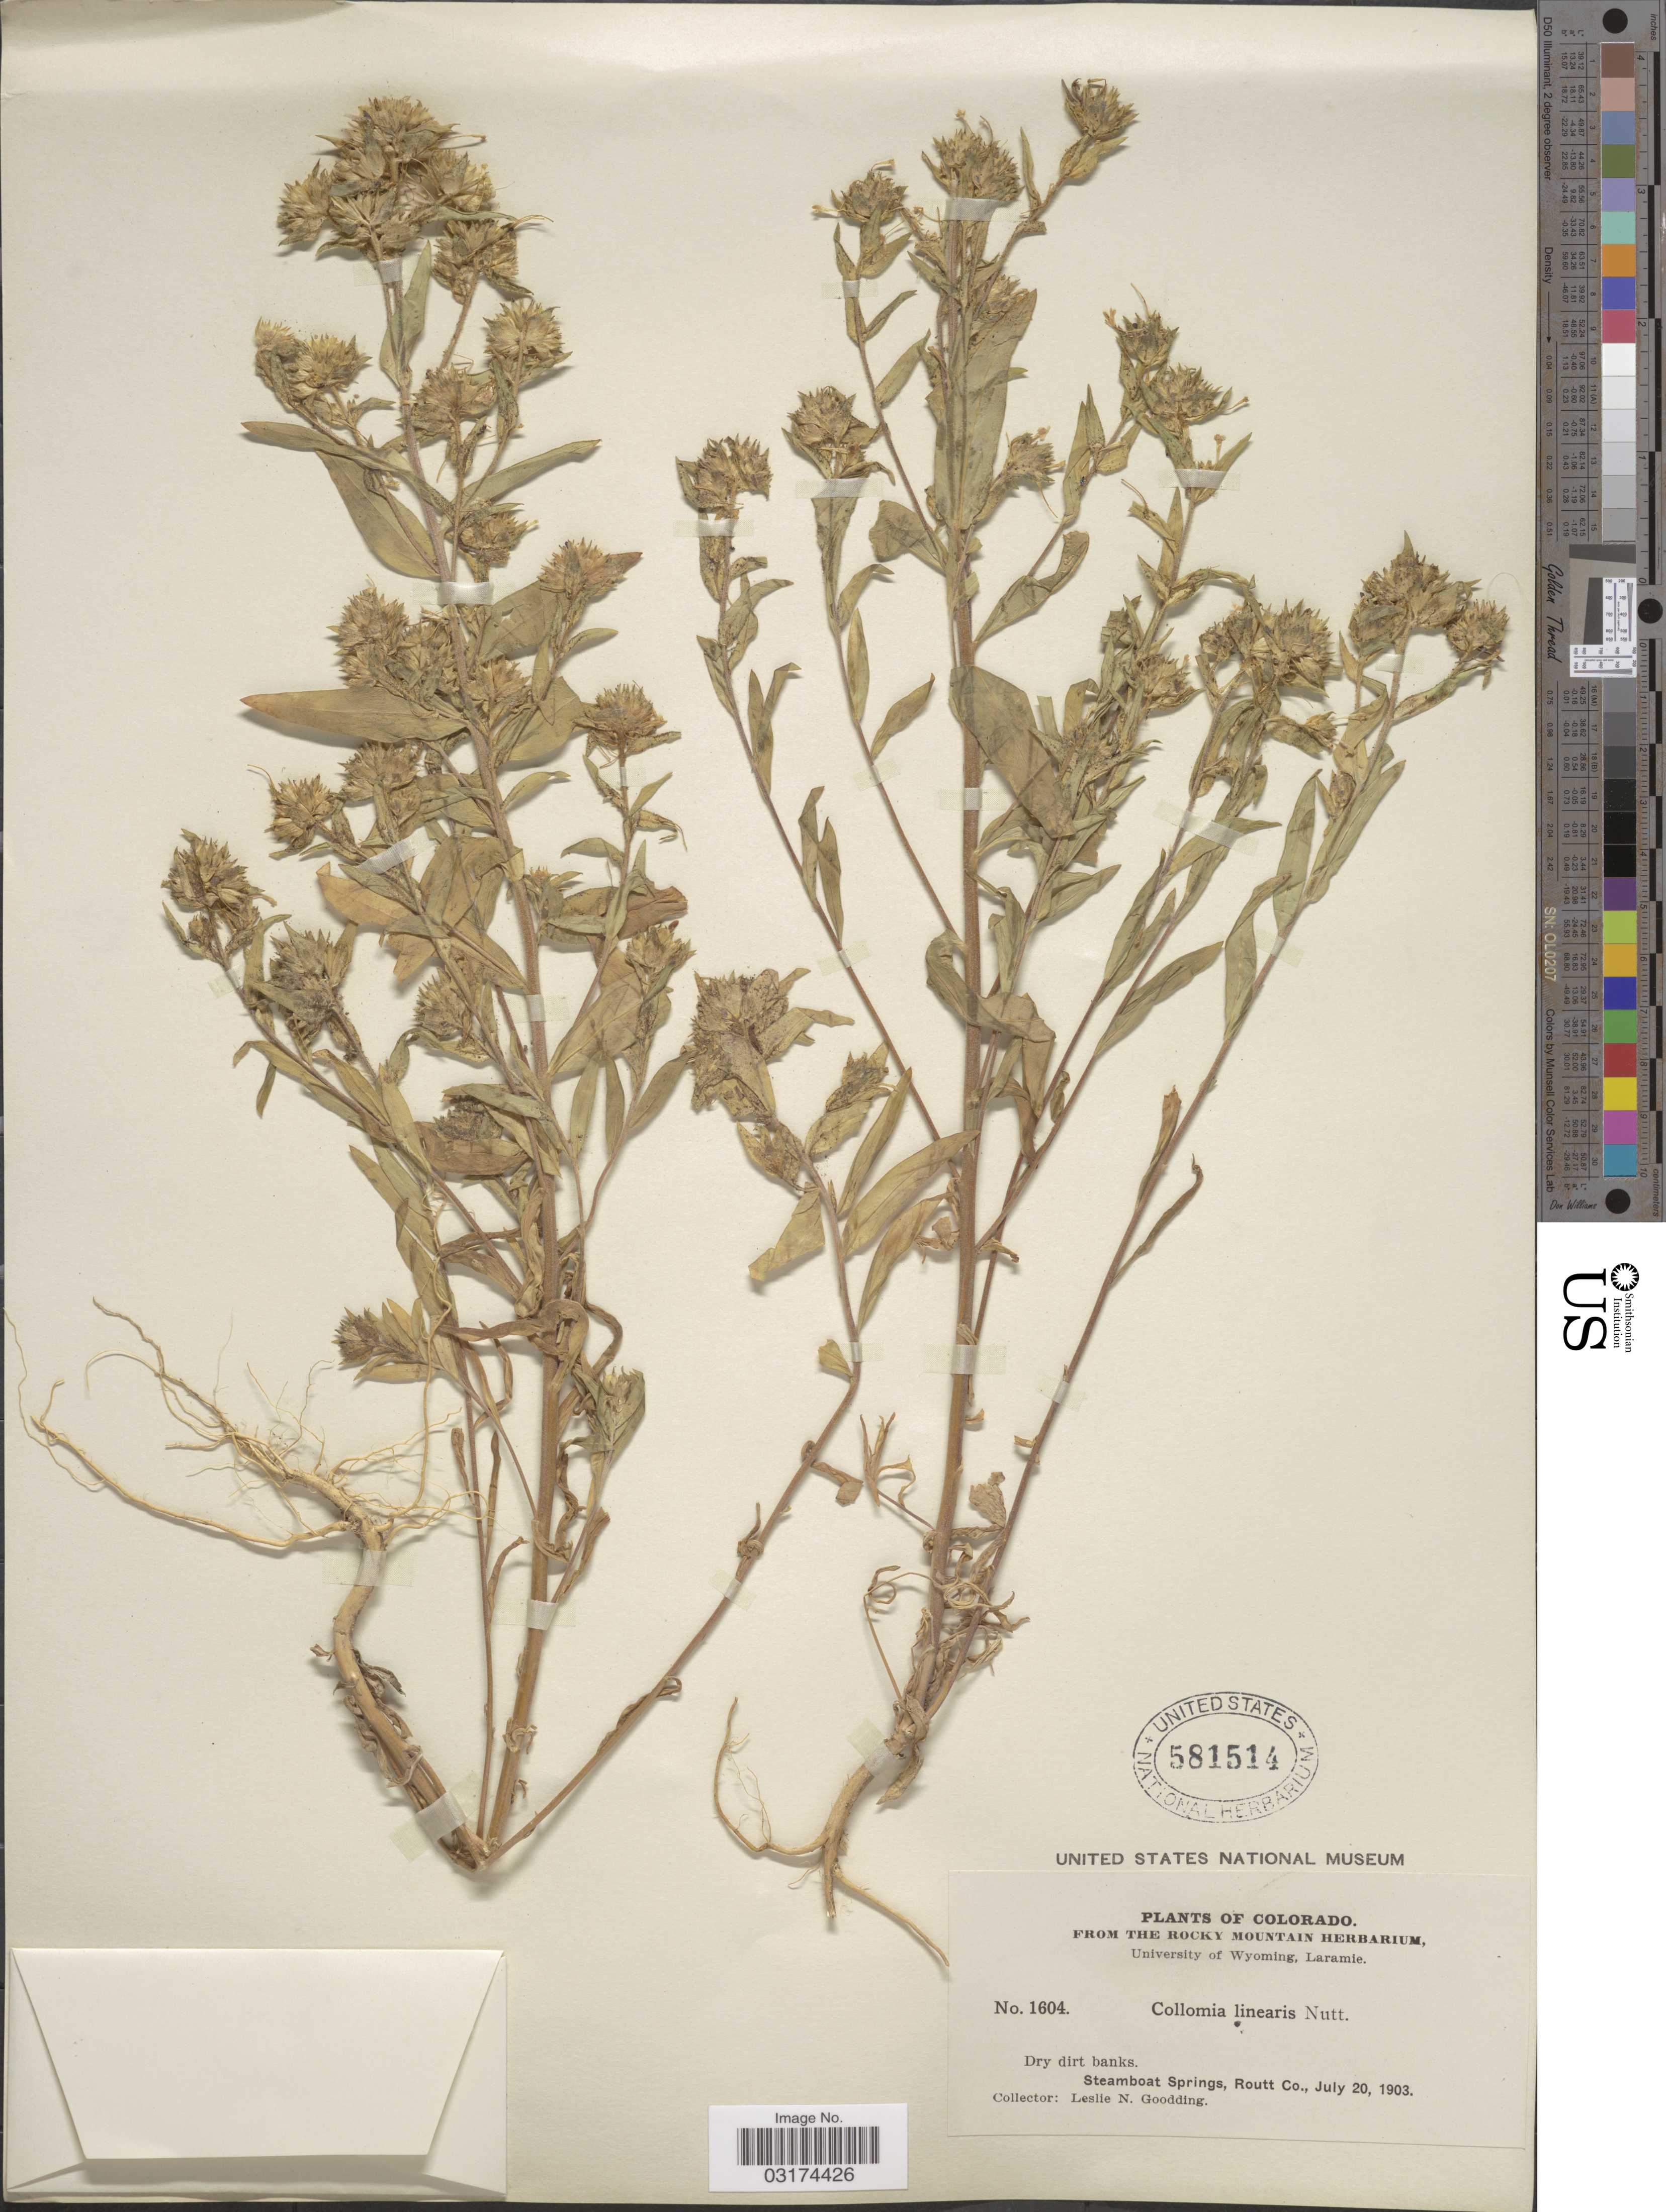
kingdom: Plantae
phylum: Tracheophyta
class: Magnoliopsida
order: Ericales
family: Polemoniaceae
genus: Collomia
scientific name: Collomia linearis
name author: Nutt.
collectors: L. N. Goodding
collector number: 1604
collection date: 1903-07-20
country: United States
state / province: Colorado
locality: Steamboat Springs, Routt Co.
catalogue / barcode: US 581514